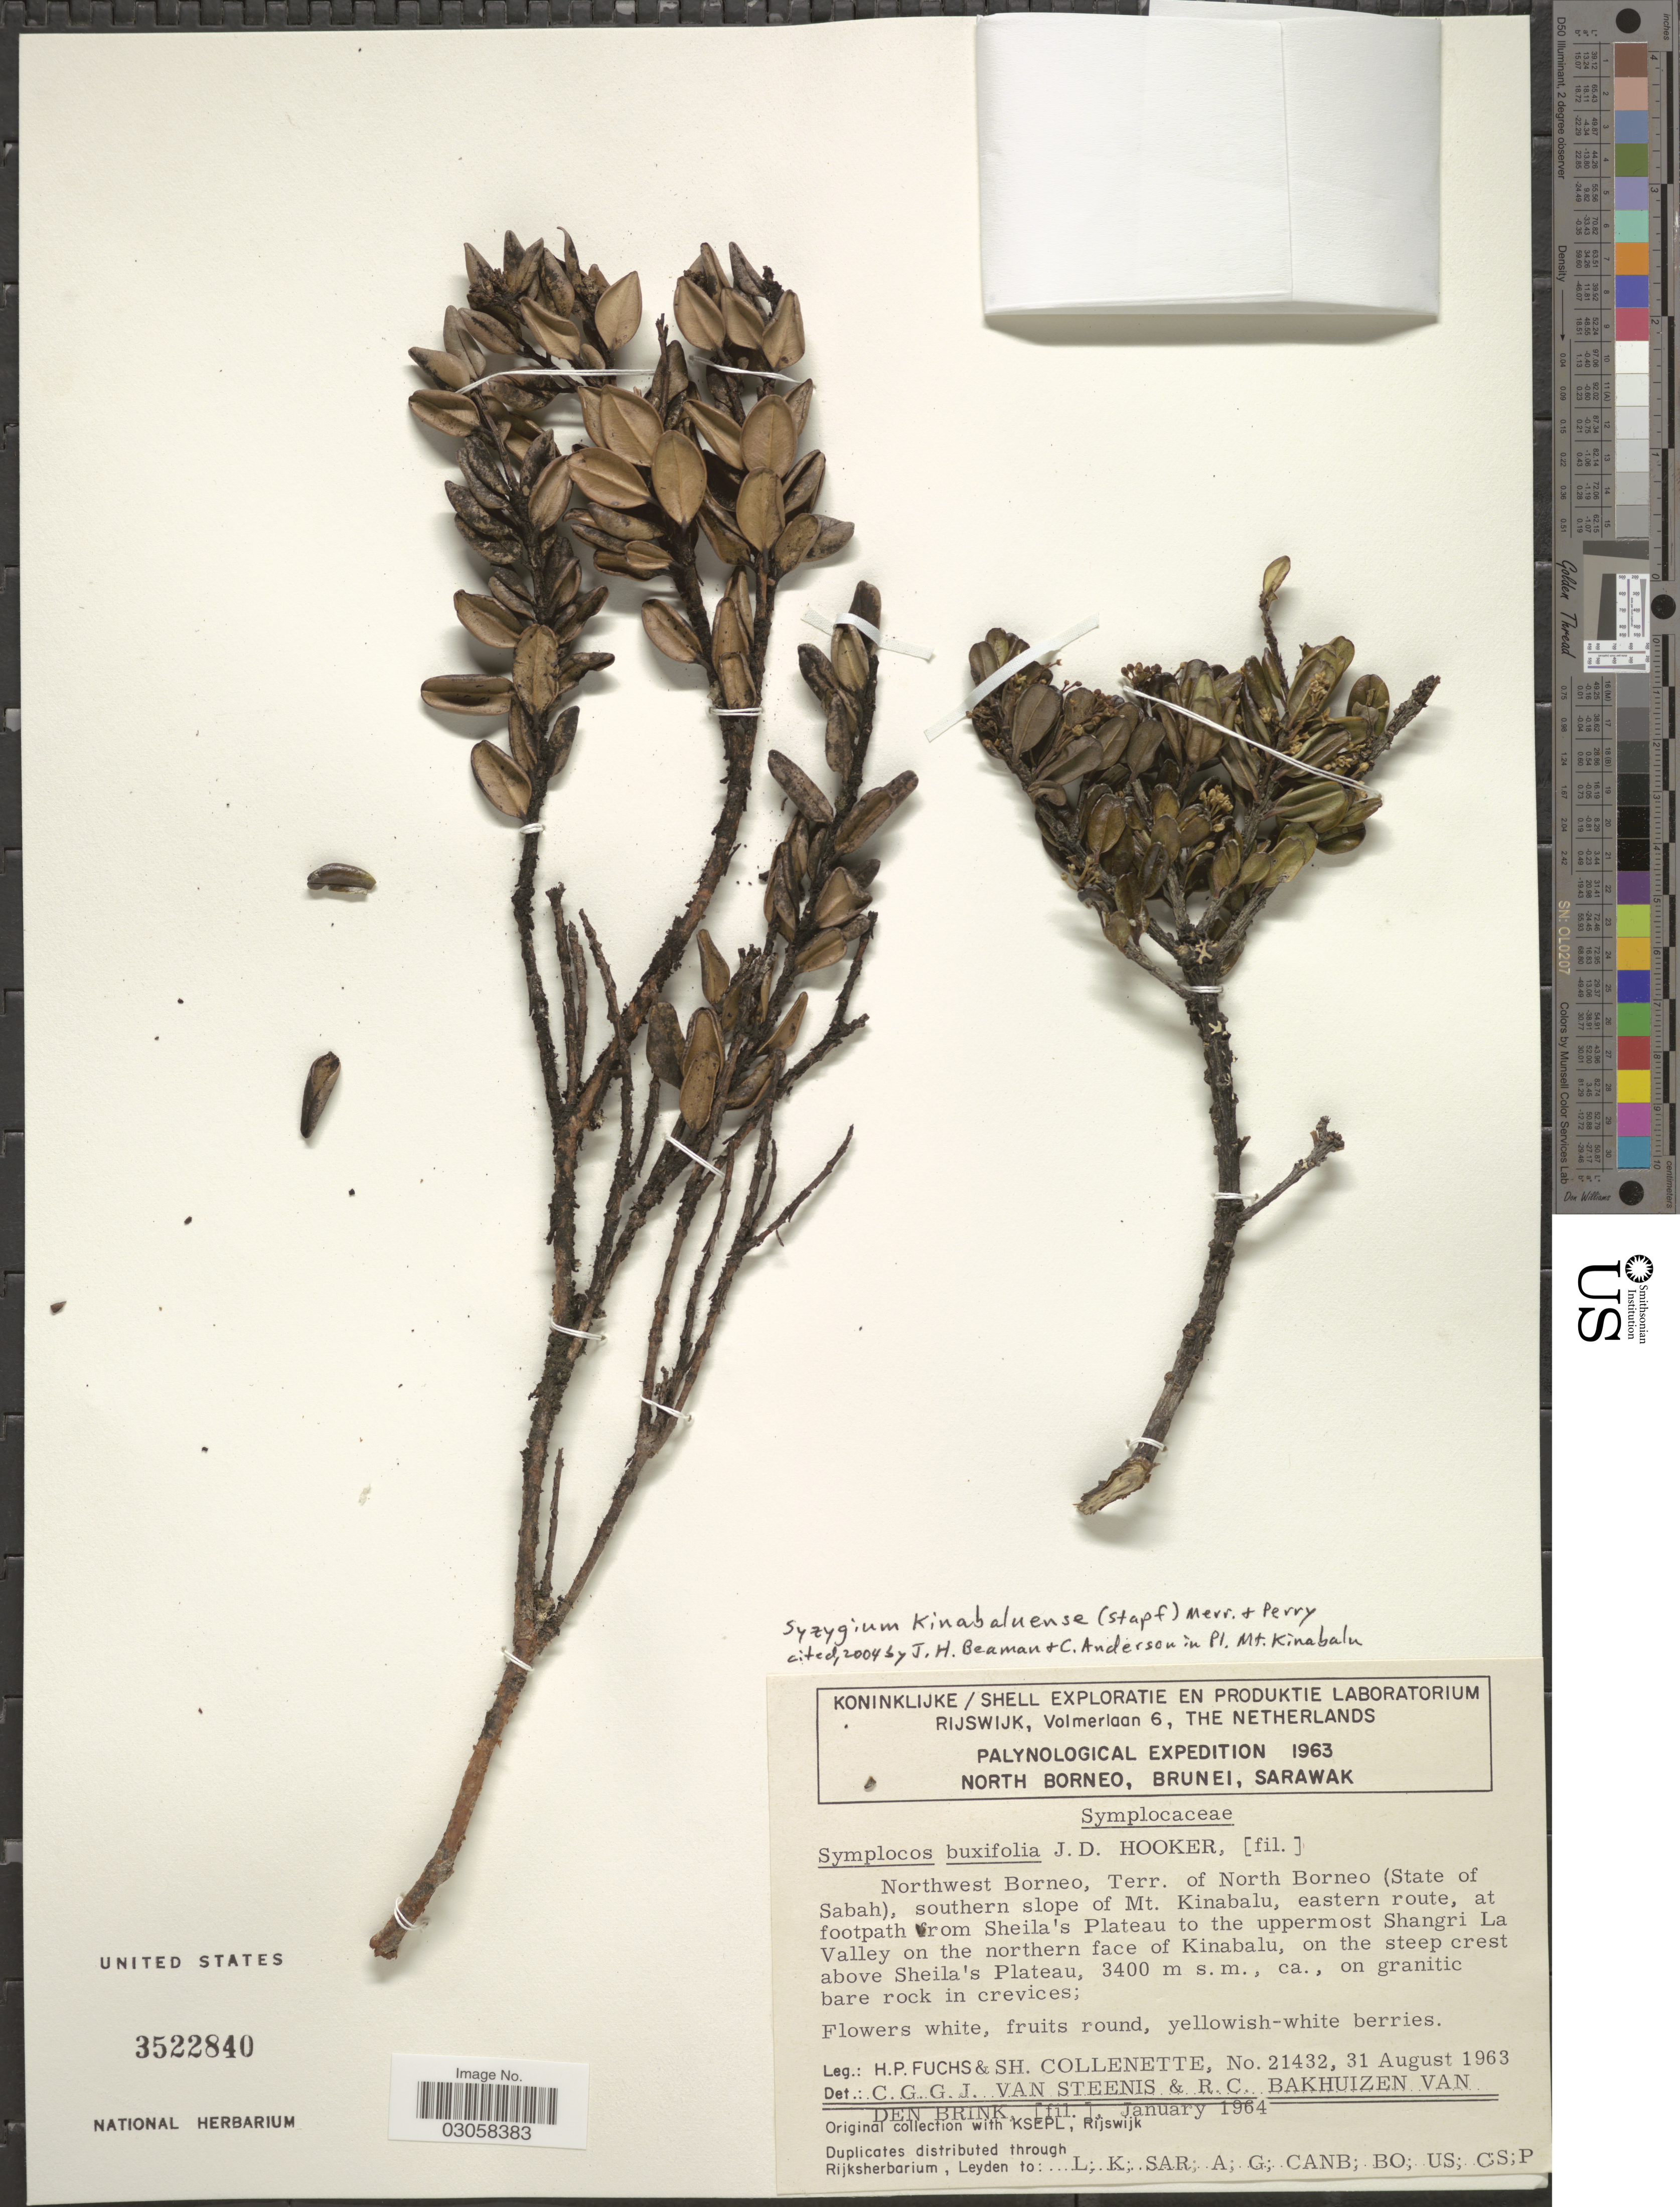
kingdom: Plantae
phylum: Tracheophyta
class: Magnoliopsida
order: Myrtales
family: Myrtaceae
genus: Syzygium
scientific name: Syzygium kinabaluense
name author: (Stapf) Merr. & L.M. Perry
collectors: H. P. Fuchs & I. Collenette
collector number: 21432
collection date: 1963-08-31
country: Malaysia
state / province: Sabah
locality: Northwest Borneo, Terr. of North Borneo, southern slope of Mt. Kinabalu, eastern route, at footpath from Sheila's Plateau to the uppermost Shangri La Valley on the northern face to Kinabalu, on the steep crest above Sheila's Plateau.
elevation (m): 3400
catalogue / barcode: US 3522840